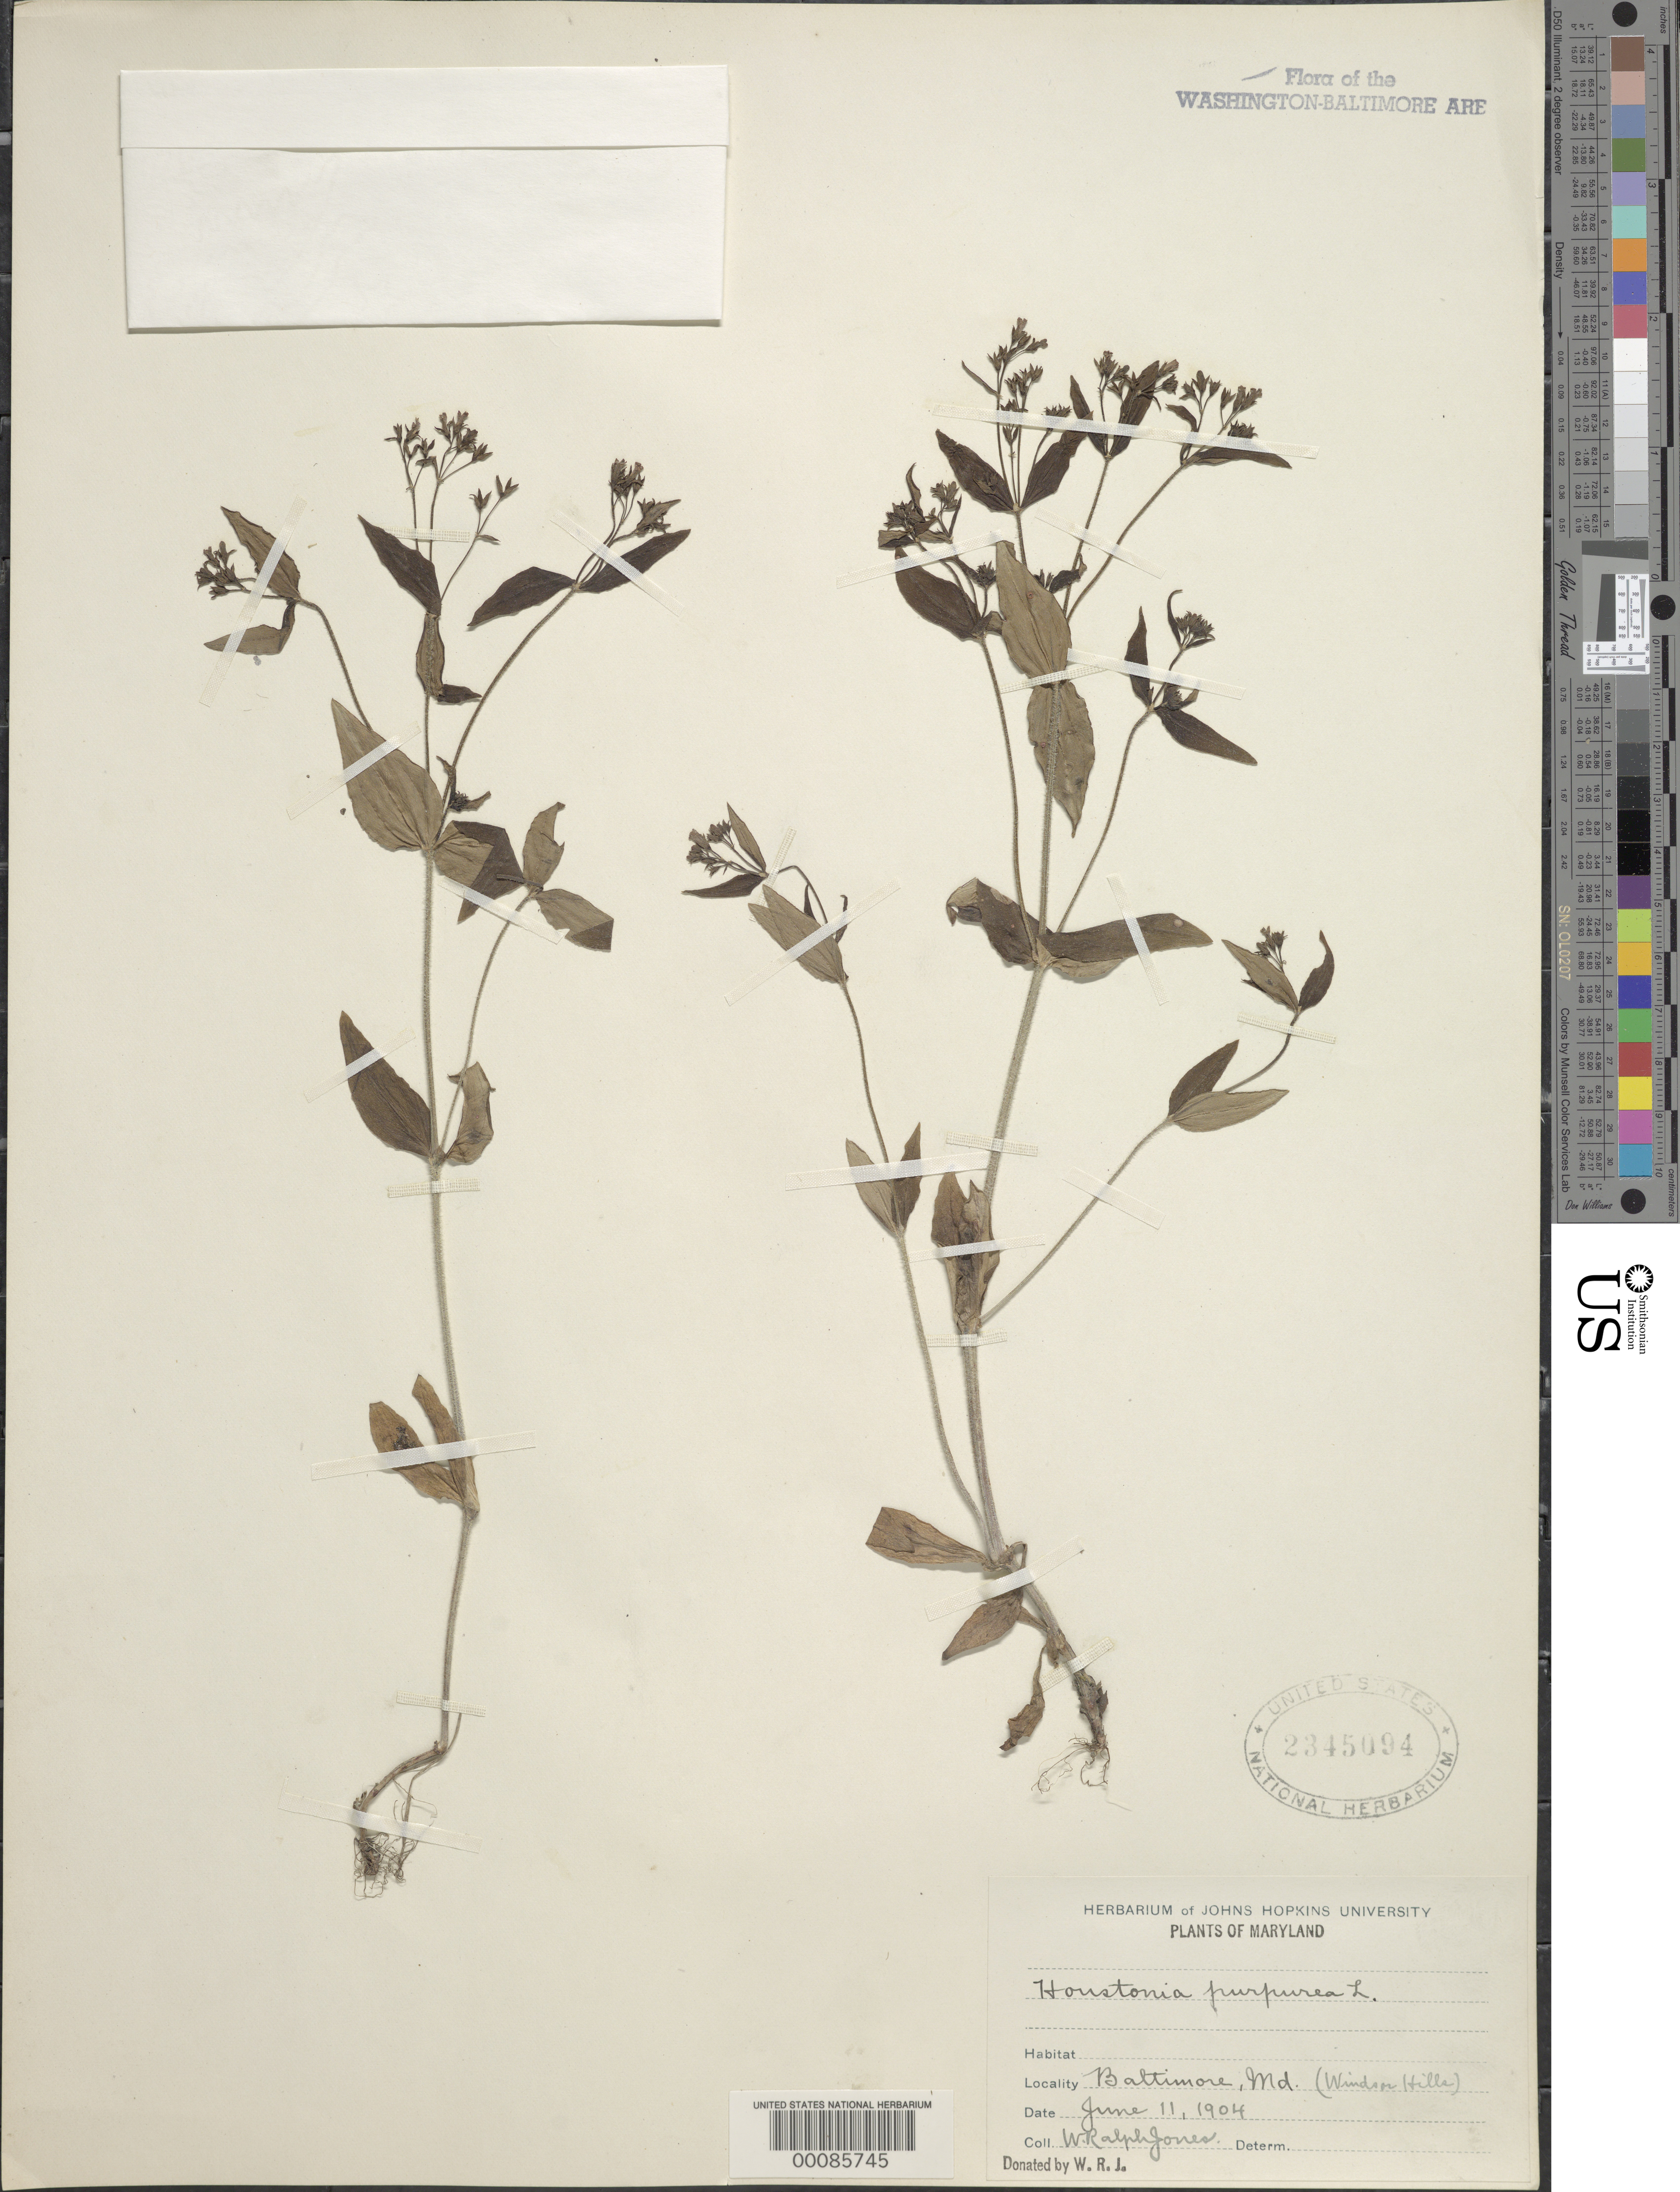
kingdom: Plantae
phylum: Tracheophyta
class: Magnoliopsida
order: Gentianales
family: Rubiaceae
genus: Houstonia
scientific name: Houstonia purpurea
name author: L.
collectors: W. R. Jones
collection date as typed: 11 Jun 1904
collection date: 1904-06-11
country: United States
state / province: Maryland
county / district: Baltimore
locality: Windsor Hills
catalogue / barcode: US 2345094